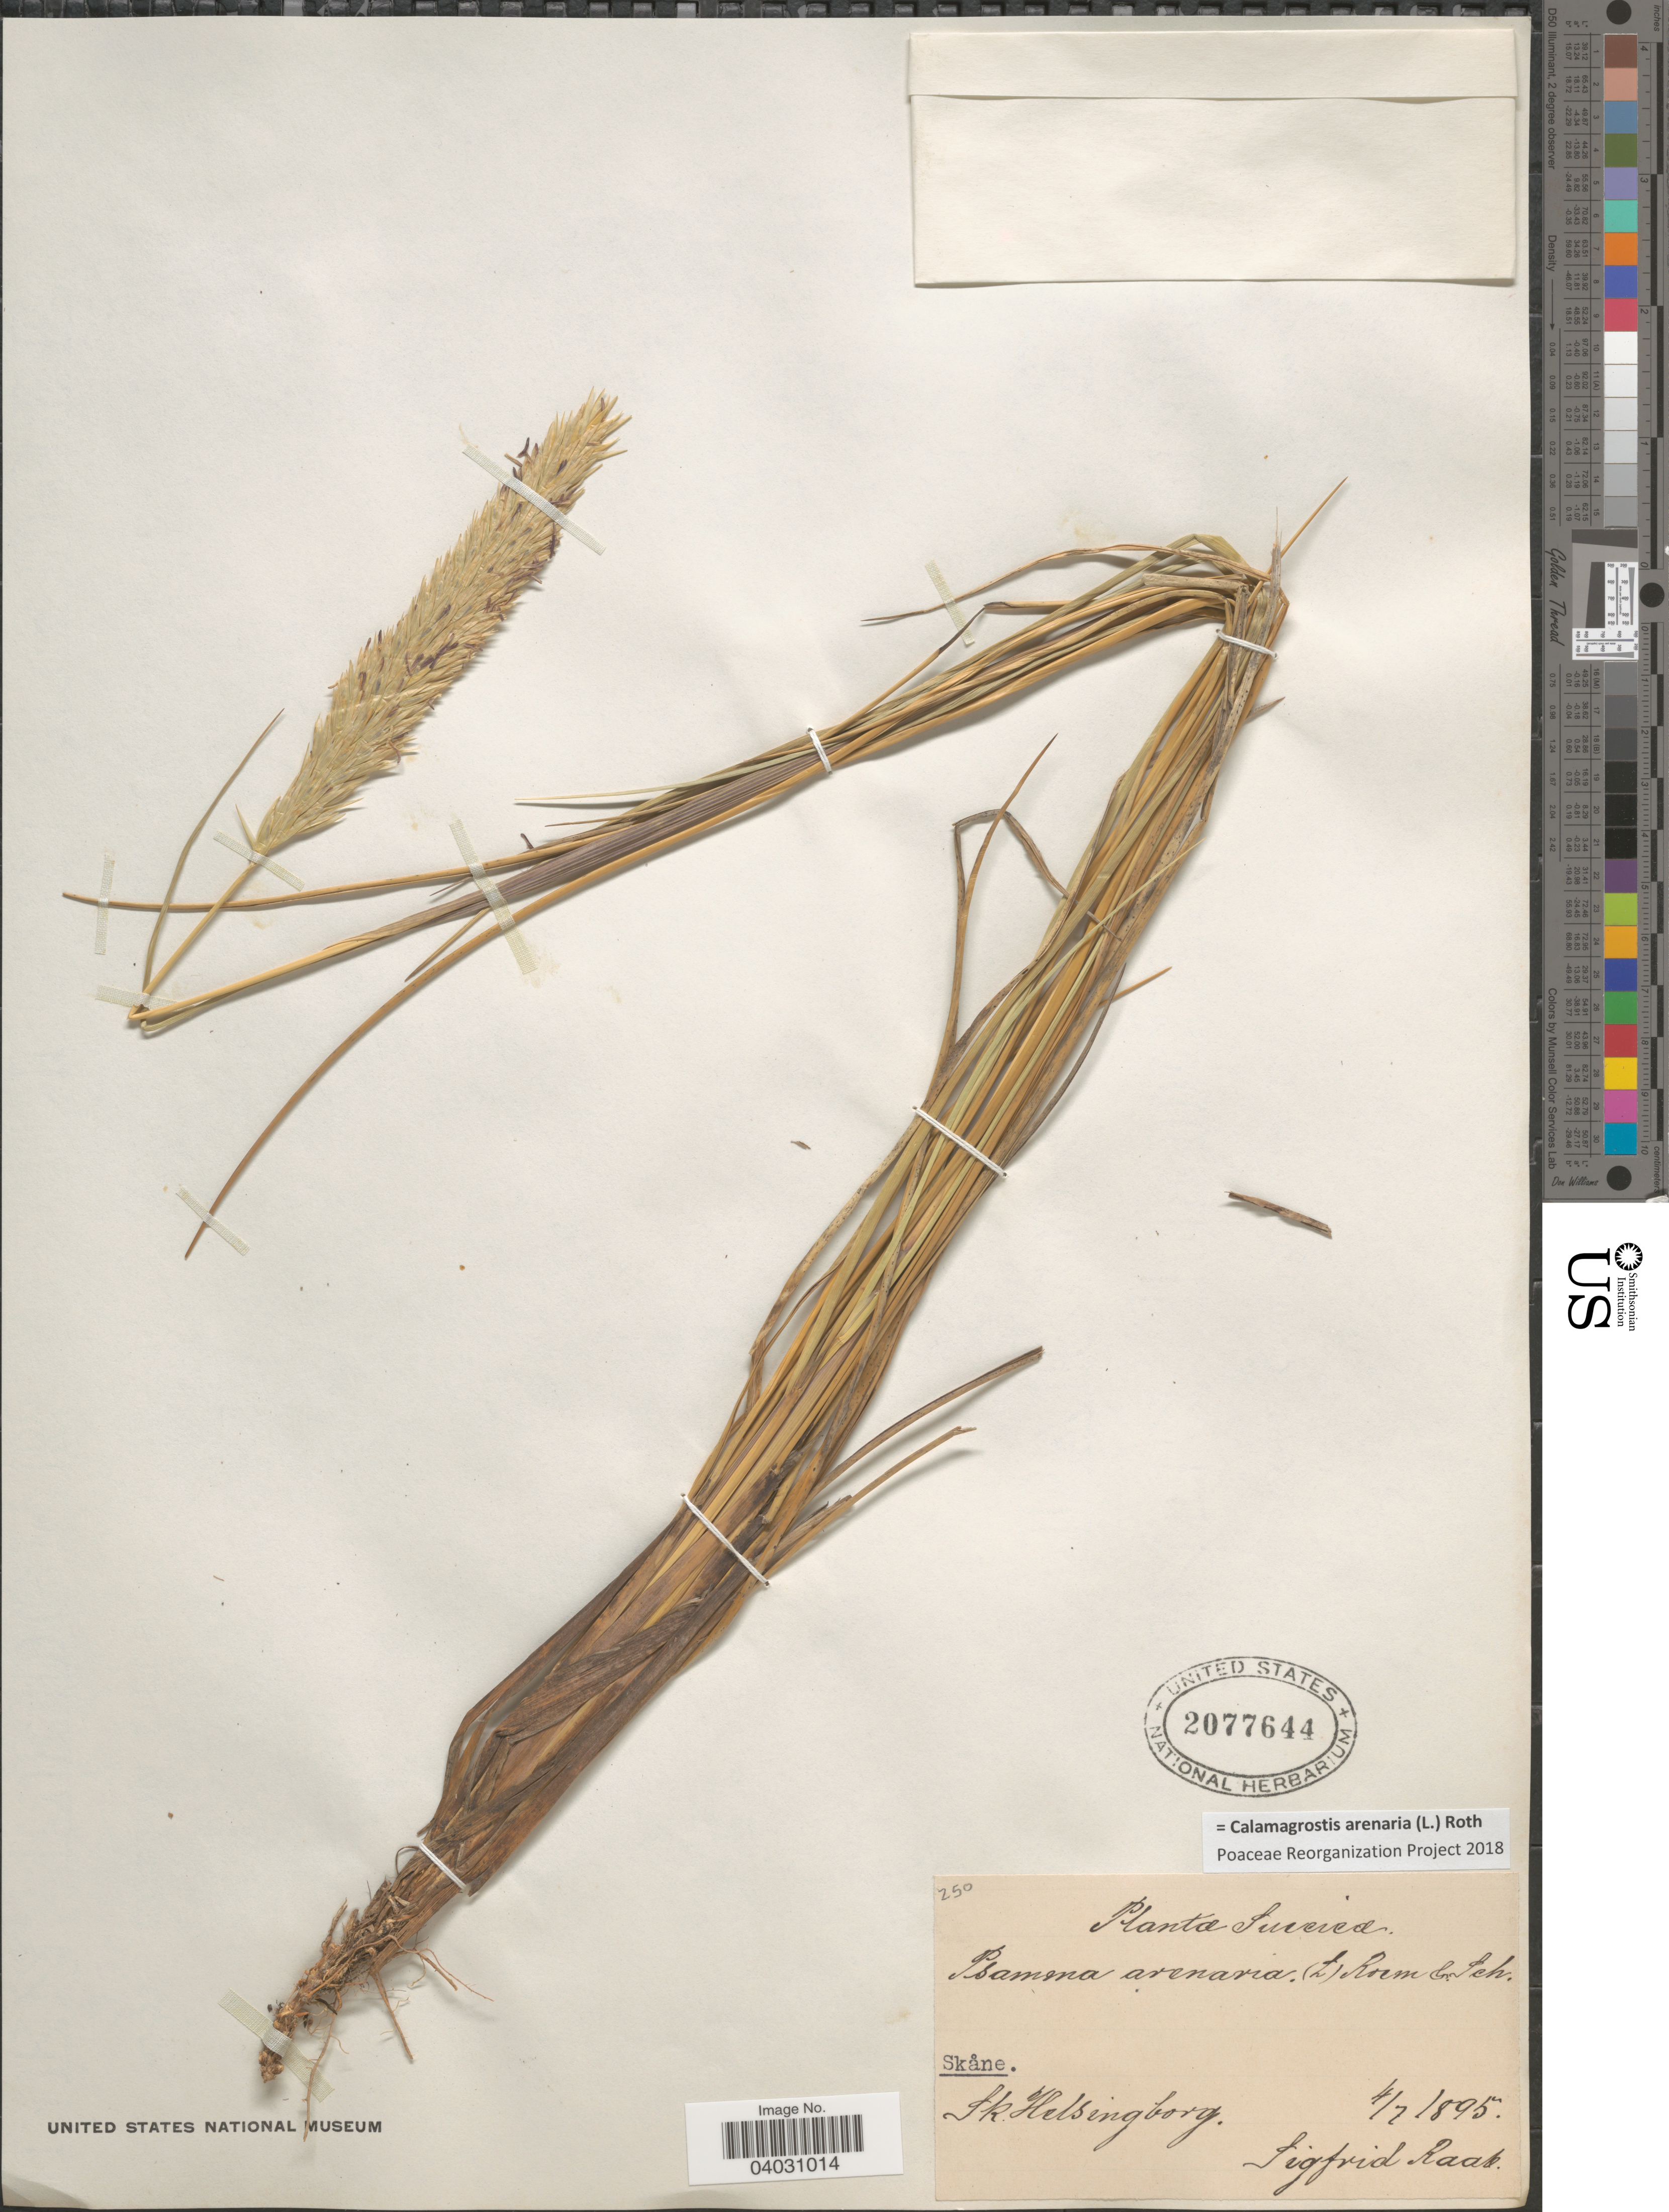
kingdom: Plantae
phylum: Tracheophyta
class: Liliopsida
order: Poales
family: Poaceae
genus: Calamagrostis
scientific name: Calamagrostis arenaria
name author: (L.) Roth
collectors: S. Raab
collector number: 250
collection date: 1895-07-04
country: Sweden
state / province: Skåne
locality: Suecica. Sk. Helsingborg.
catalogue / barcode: US 2077644